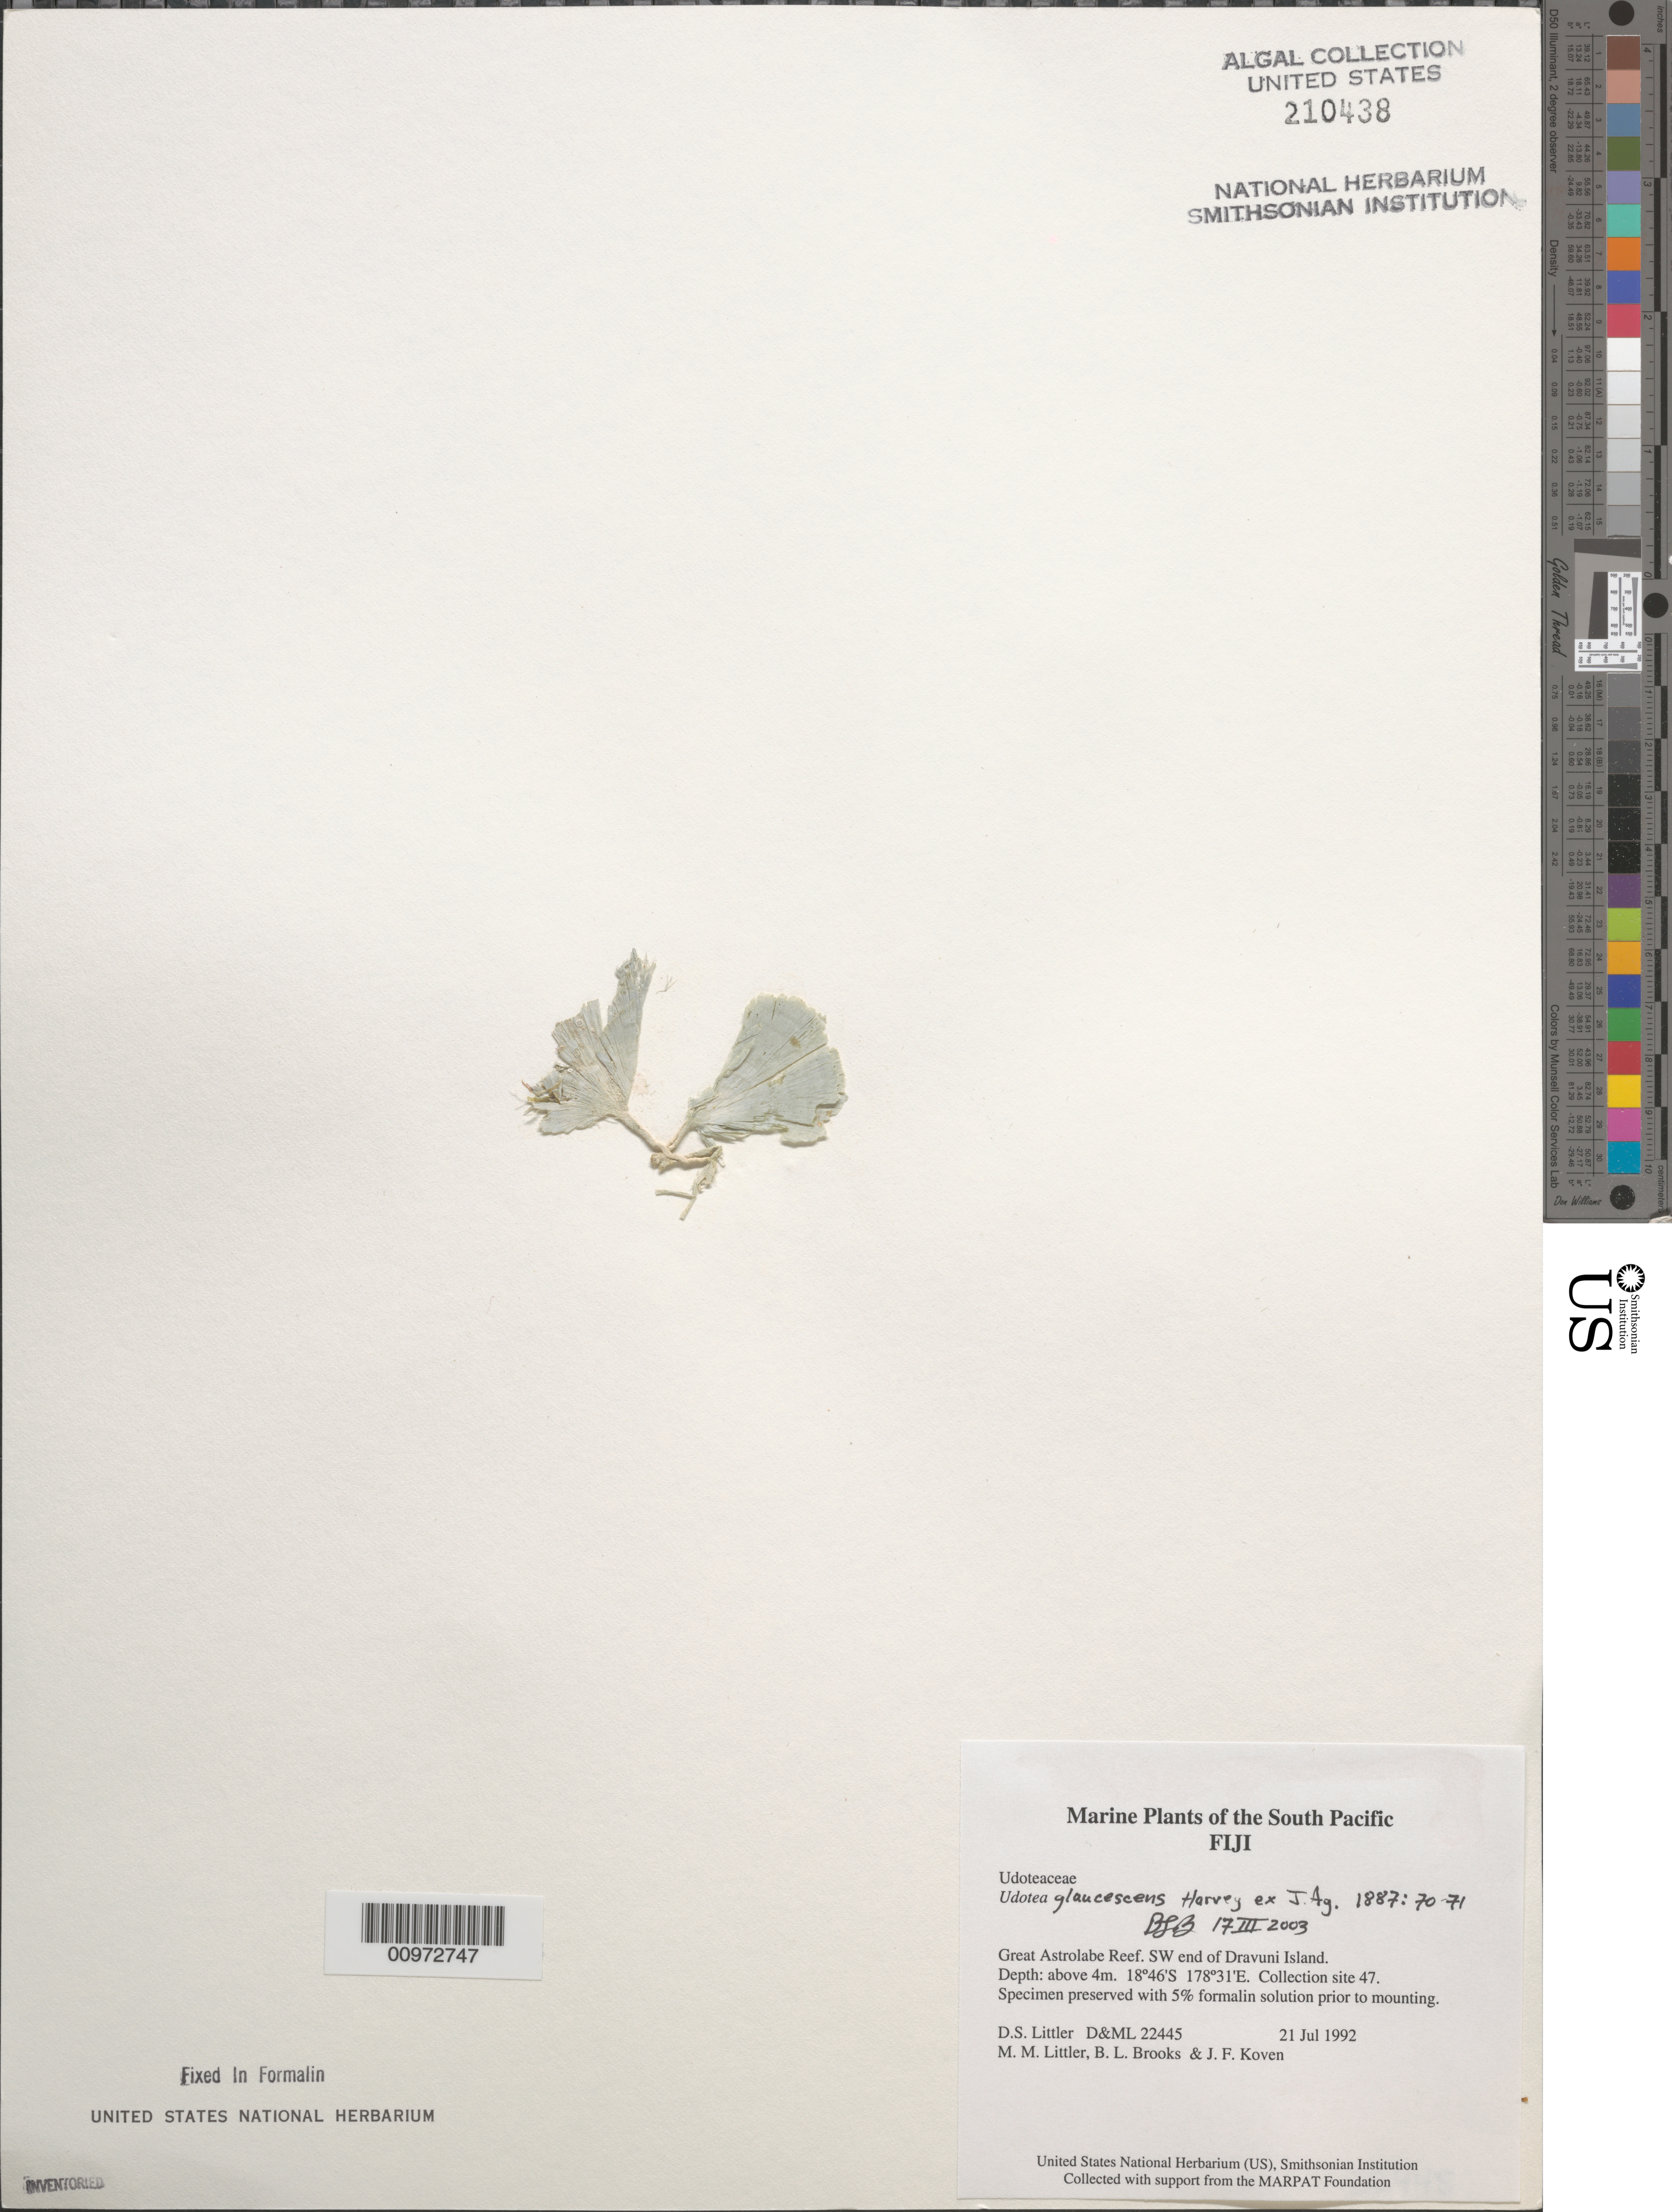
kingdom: Plantae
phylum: Chlorophyta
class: Ulvophyceae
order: Bryopsidales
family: Udoteaceae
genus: Udotea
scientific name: Udotea glaucescens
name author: Harv. ex J. Agardh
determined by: Brooks, B. L., (BOT), Smithsonian Institution - National Museum of Natural History (UNITED STATES)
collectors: D. S. Littler, M. M. Littler, B. Brooks & J. Koven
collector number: D&ML 22445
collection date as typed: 21 Jul 1992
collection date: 1992-07-21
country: Fiji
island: Dravuni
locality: Great Astrolabe Reef, southwest end of island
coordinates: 18 46'S, 178 31'E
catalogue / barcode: US 210438